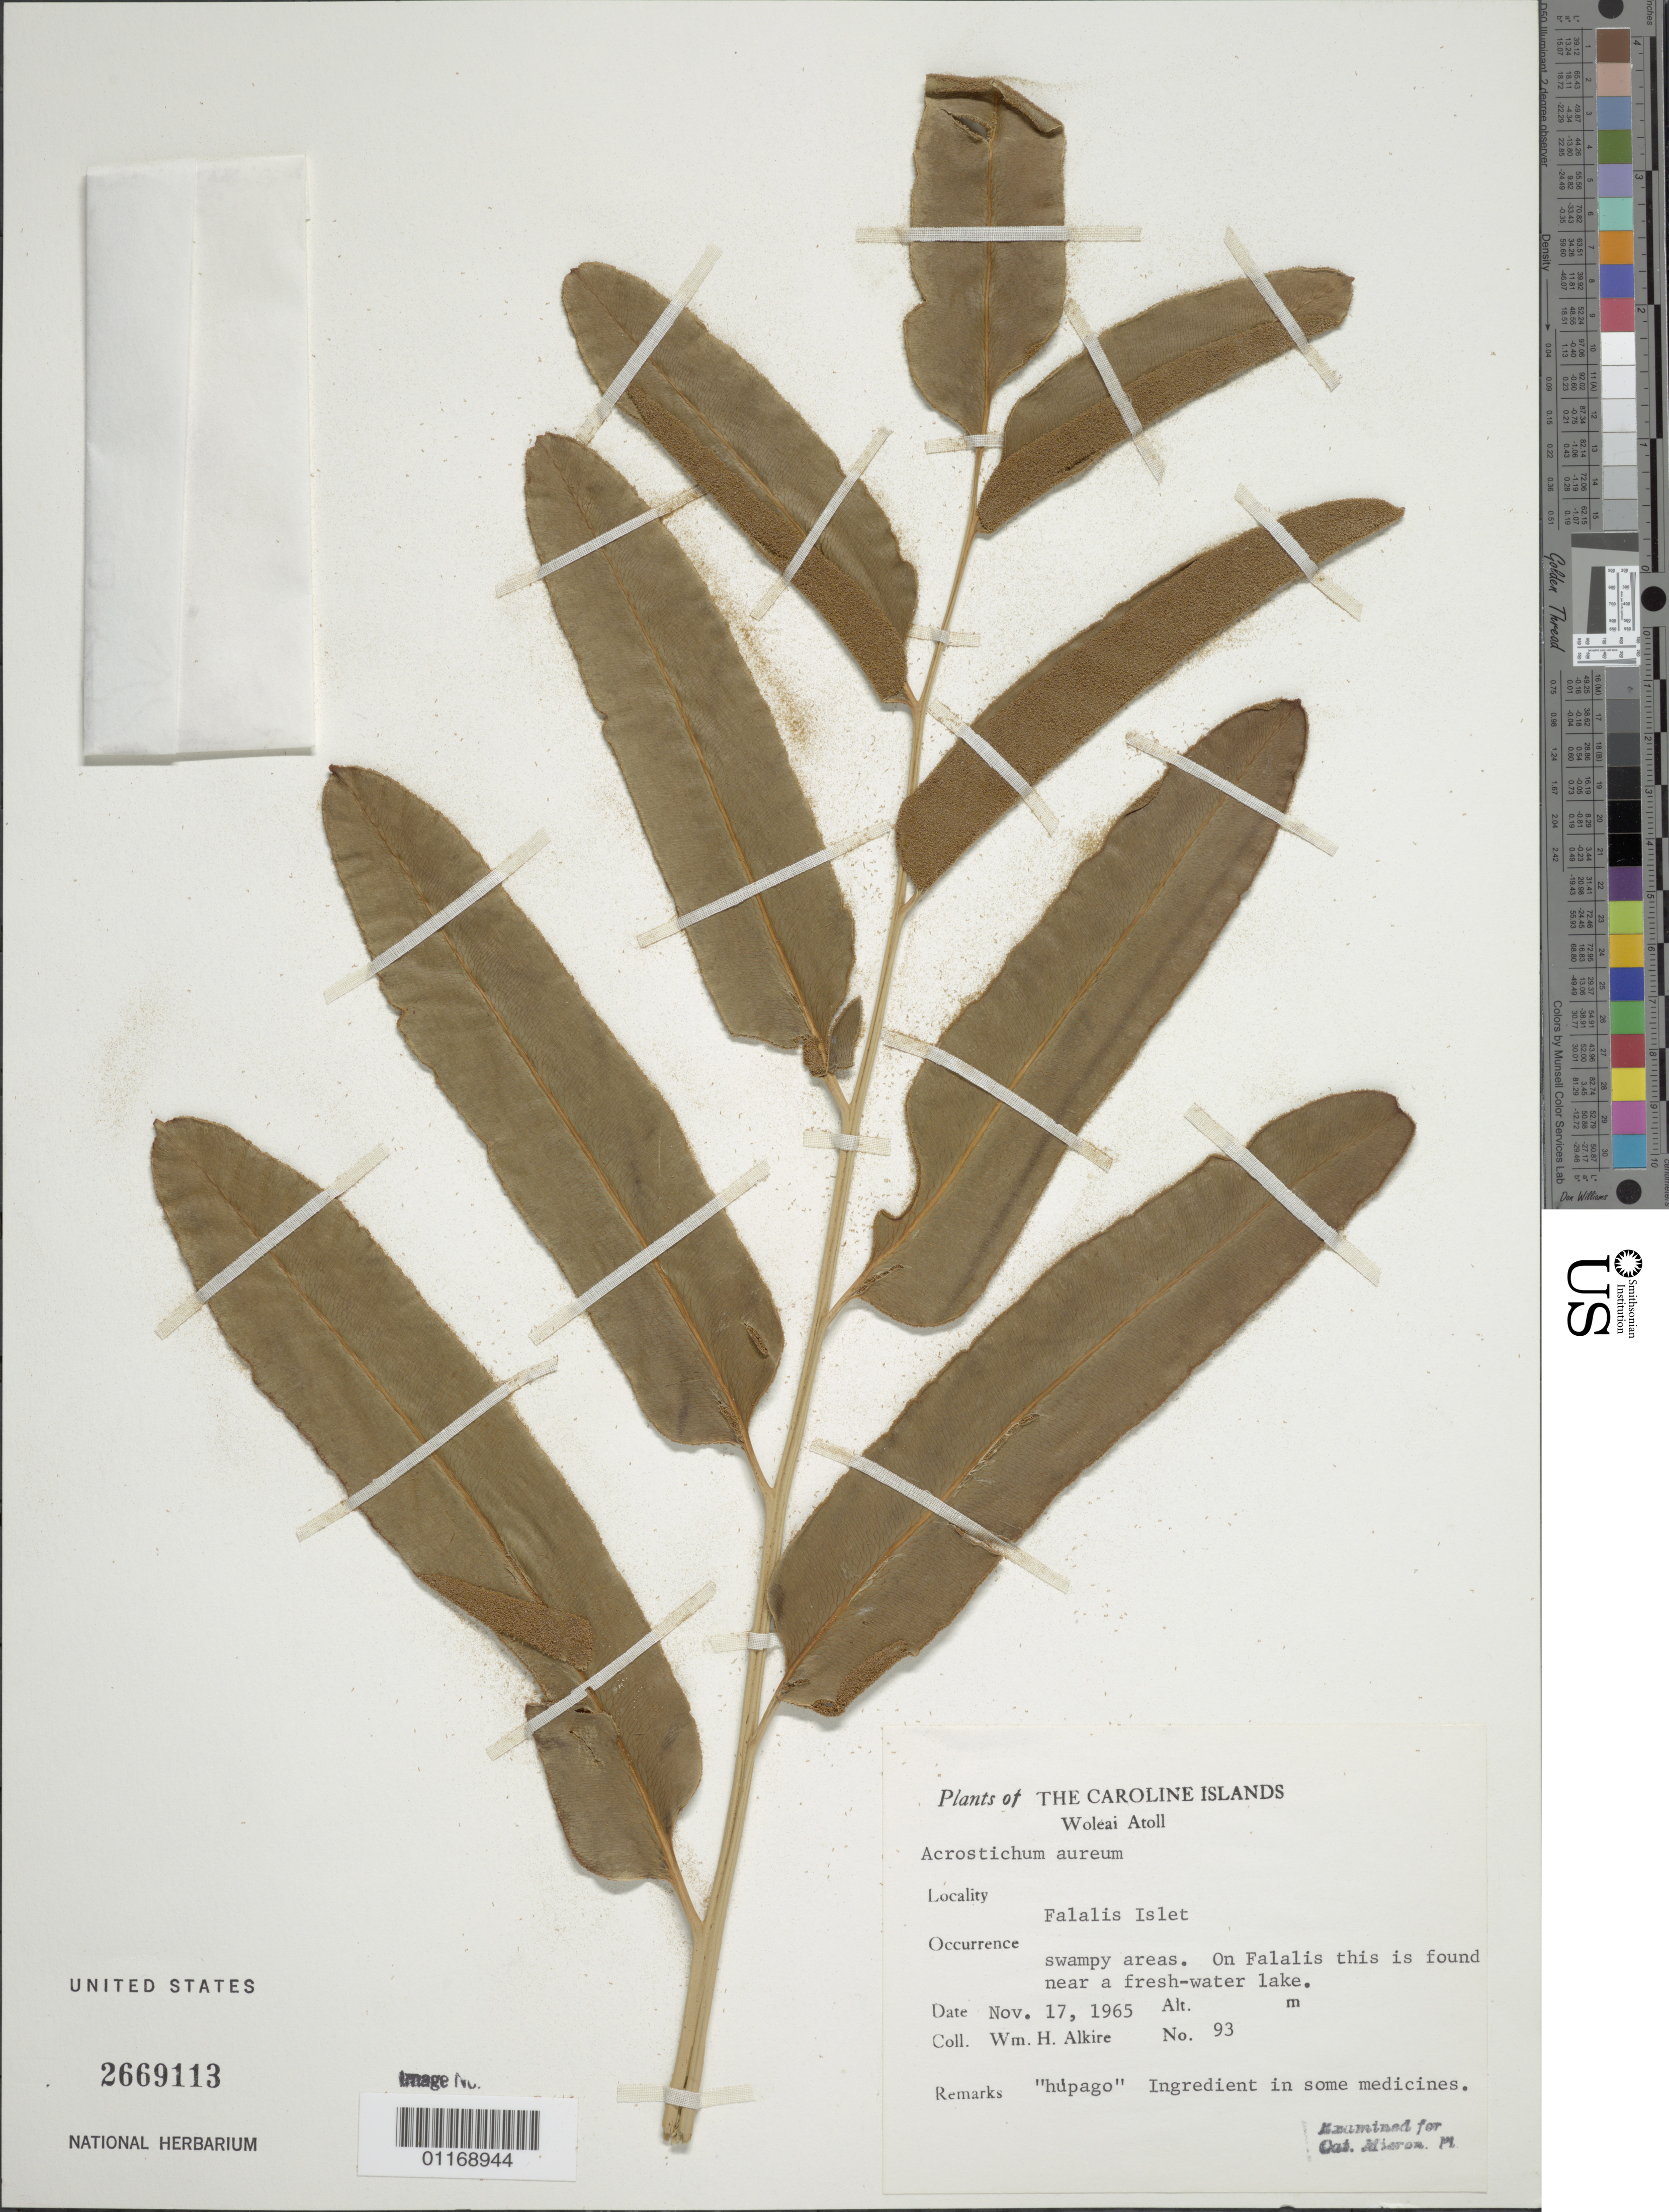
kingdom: Plantae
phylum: Tracheophyta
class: Polypodiopsida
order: Polypodiales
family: Pteridaceae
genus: Acrostichum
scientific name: Acrostichum aureum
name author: L.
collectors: W. Alkire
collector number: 93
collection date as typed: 17 Nov 1965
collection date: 1965-11-17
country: Micronesia, Federated States of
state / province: Yap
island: Woleai Atoll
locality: Falalis Islet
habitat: Swampy areas, found near a fresh-water lake.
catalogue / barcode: US 2669113